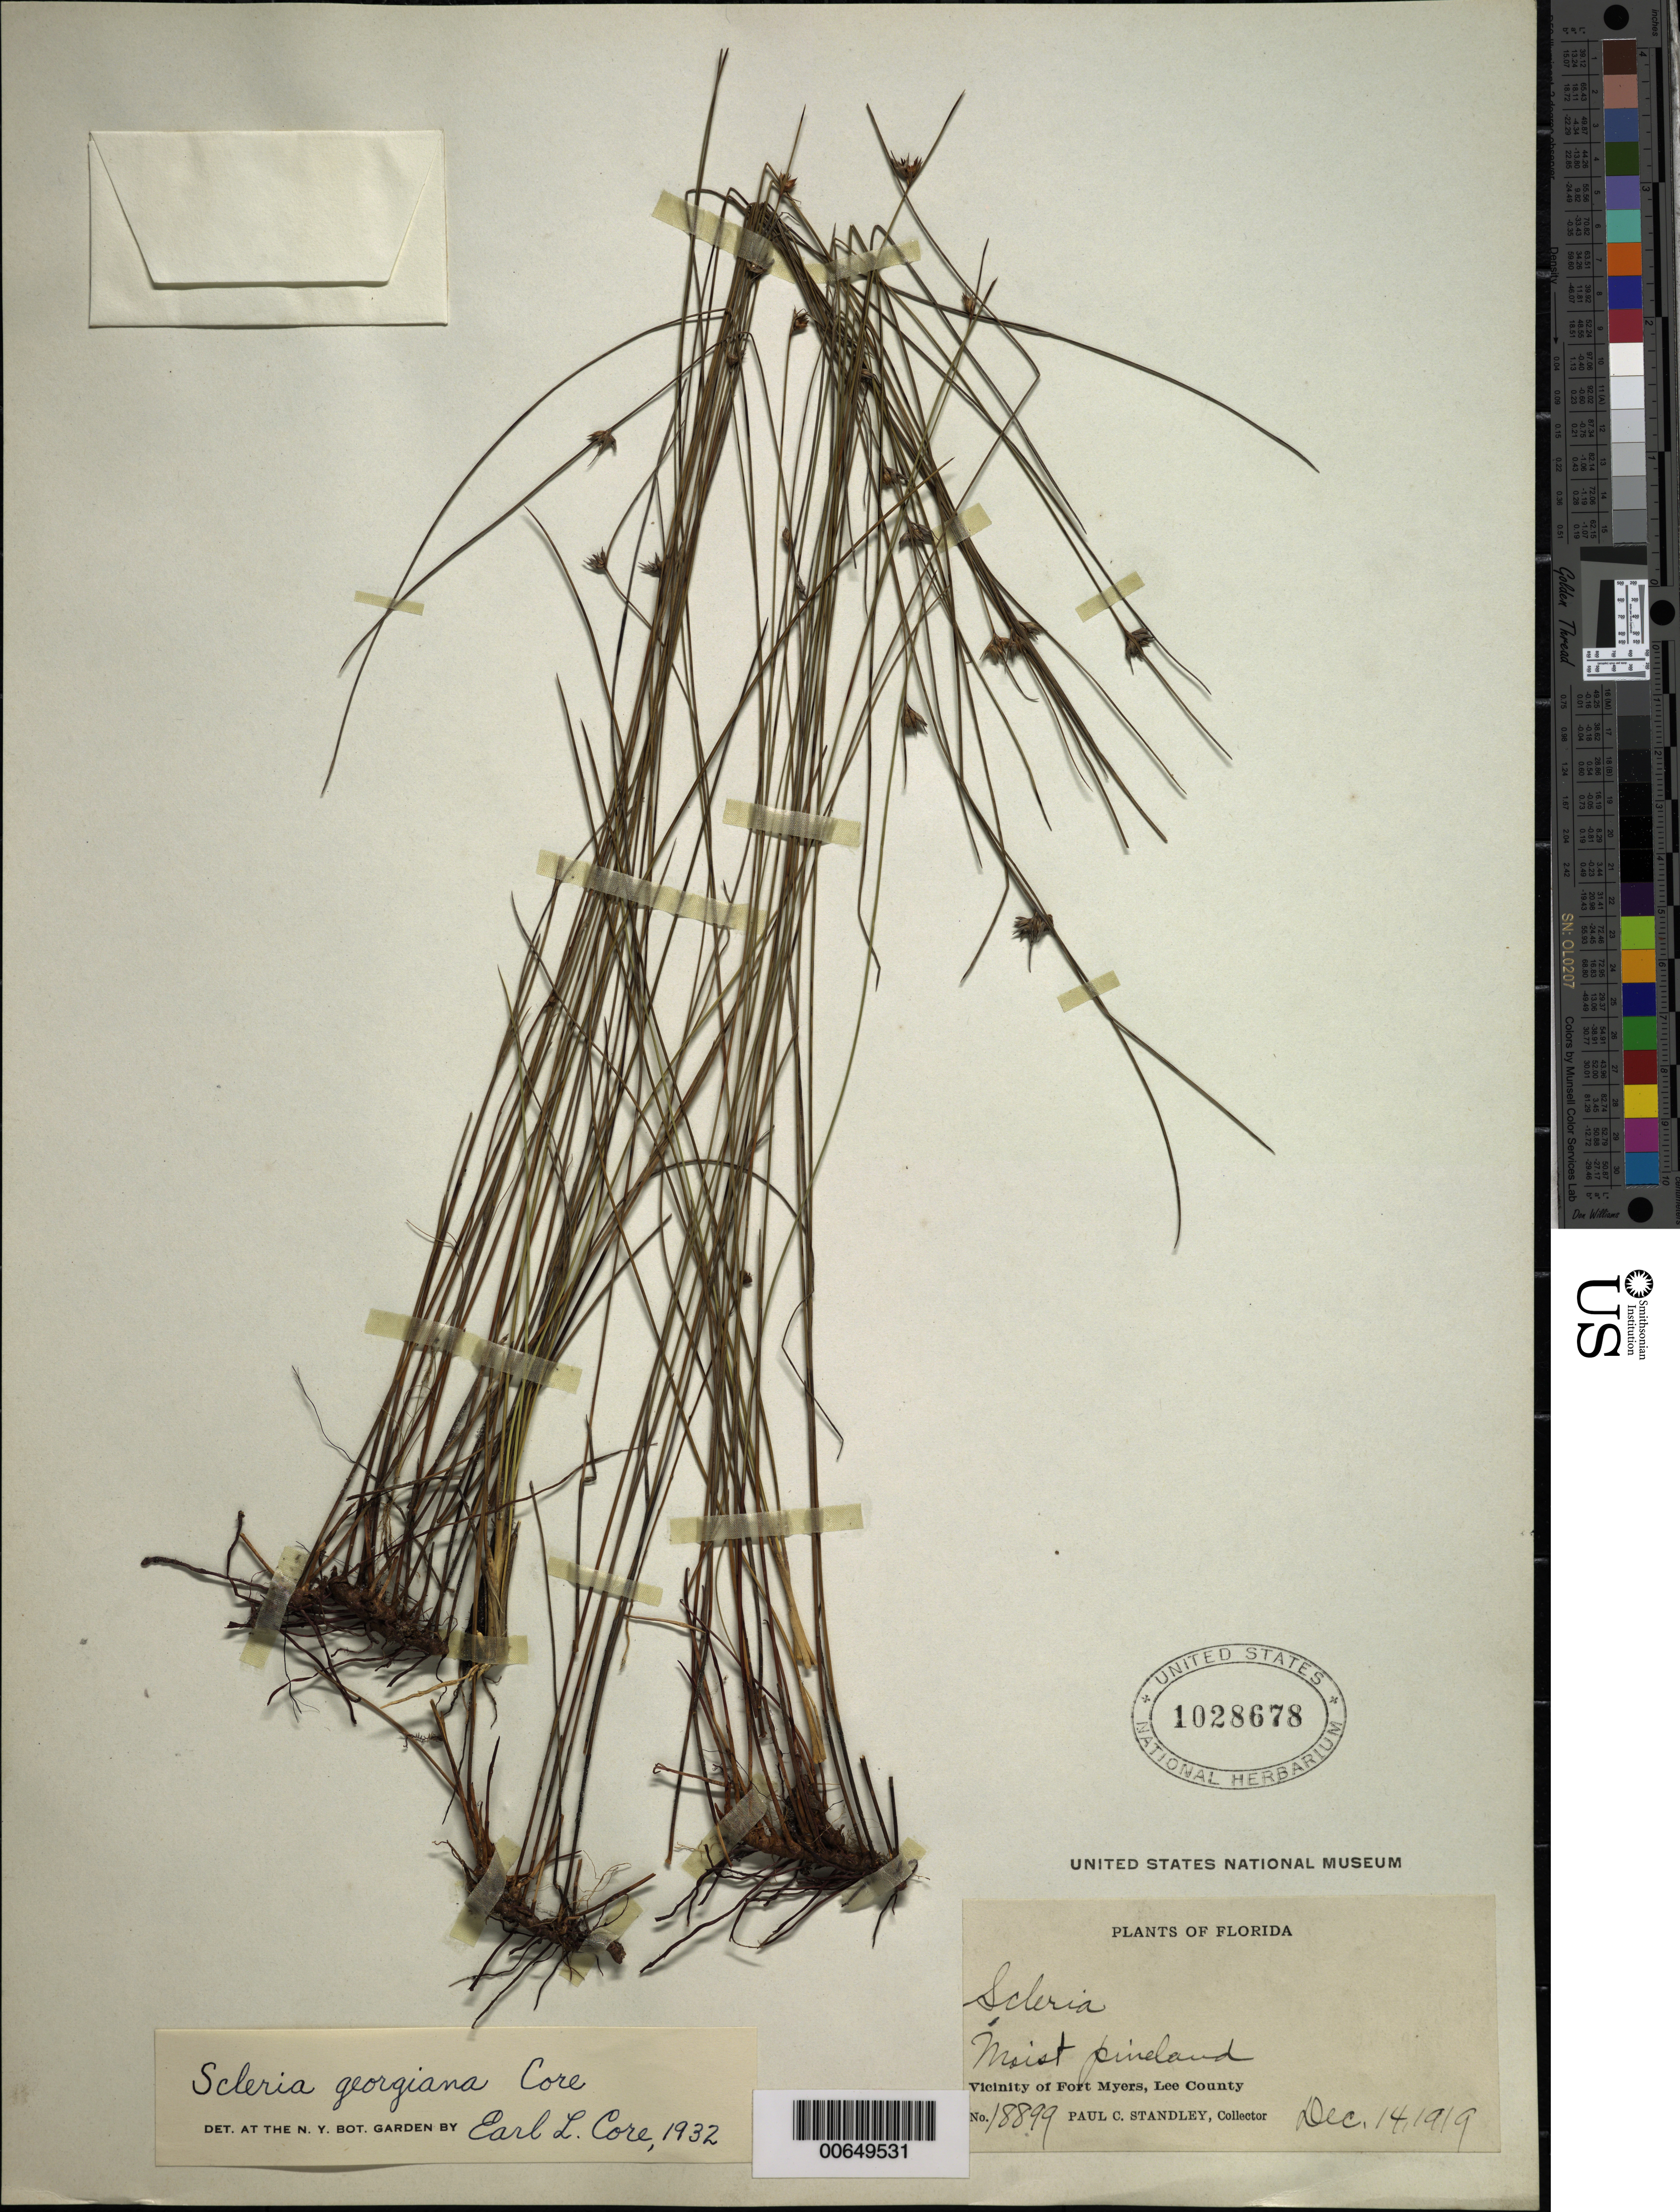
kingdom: Plantae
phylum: Tracheophyta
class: Liliopsida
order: Poales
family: Cyperaceae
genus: Scleria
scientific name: Scleria georgiana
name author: Core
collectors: P. C. Standley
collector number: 18899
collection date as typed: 14 Dec 1919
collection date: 1919-12-14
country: United States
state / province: Florida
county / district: Lee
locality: Vicinity of Fort Myers.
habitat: Moist pineland.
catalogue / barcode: US 1028678